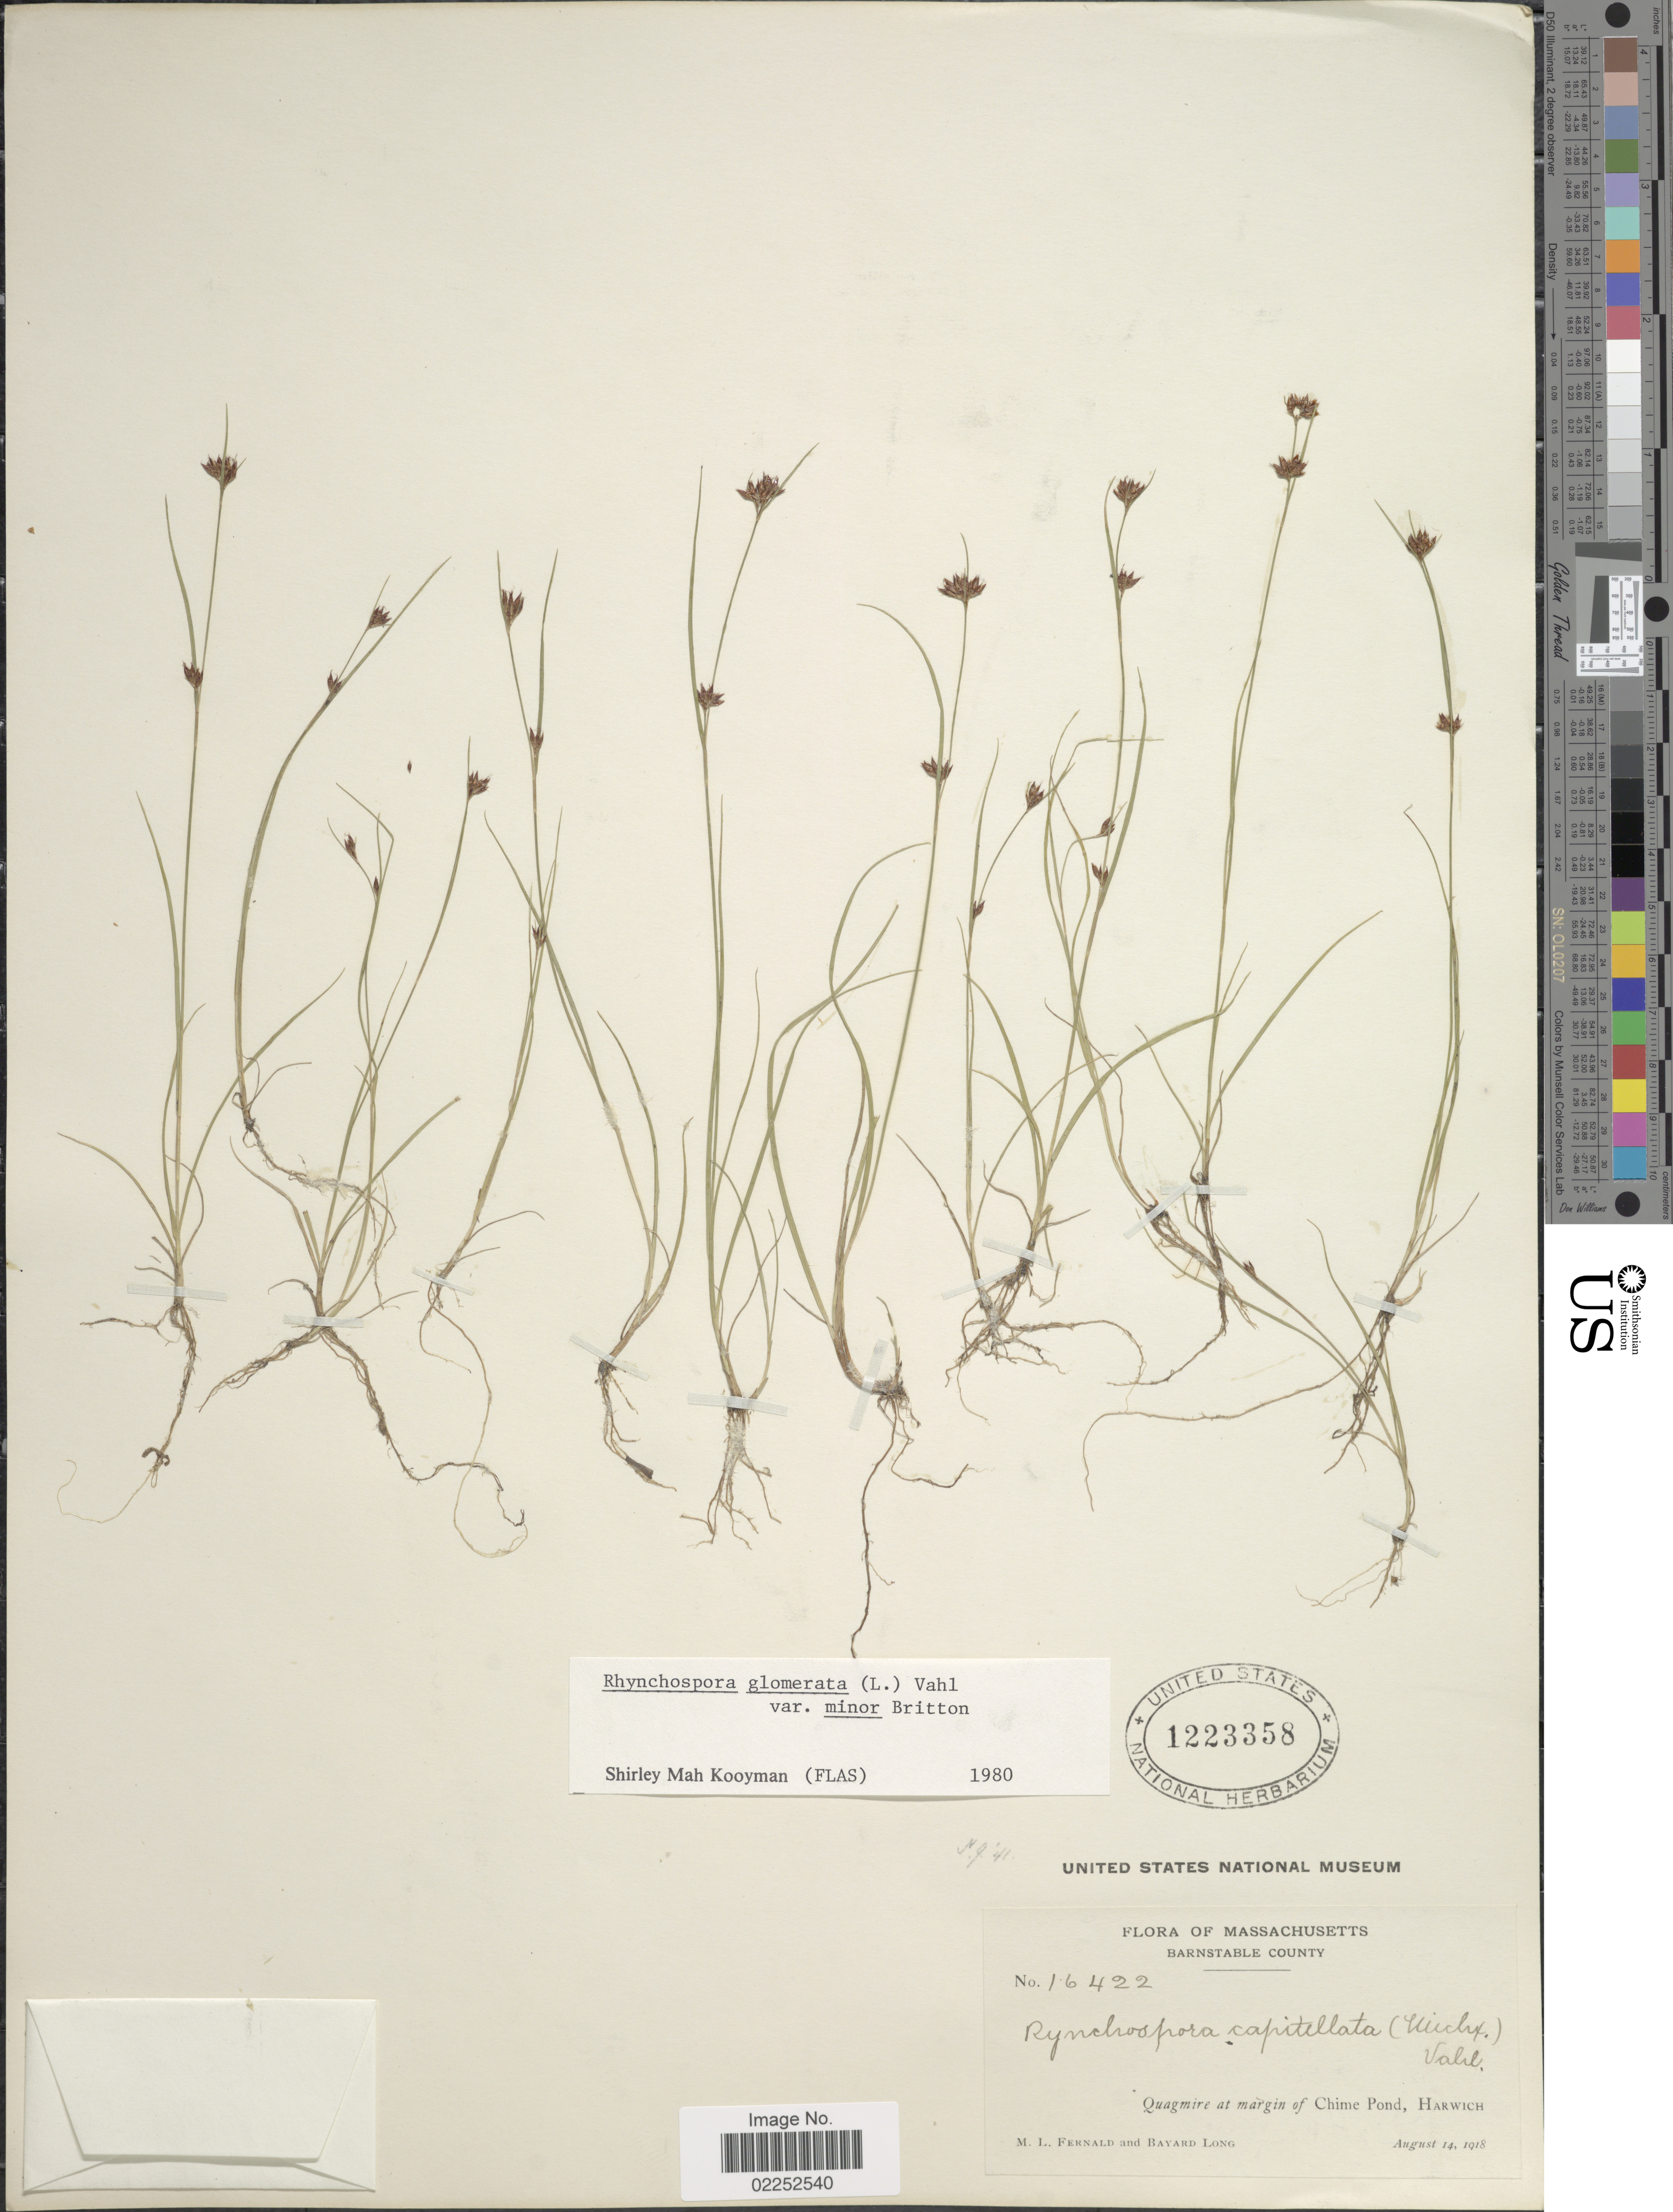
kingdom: Plantae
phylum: Tracheophyta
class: Liliopsida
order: Poales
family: Cyperaceae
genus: Rhynchospora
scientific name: Rhynchospora capitellata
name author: (Michx.) Vahl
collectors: M. L. Fernald & B. Long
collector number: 16422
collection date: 1918-08-14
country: United States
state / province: Massachusetts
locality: Barnstable County, Quagmire at margin of Chime Pond, Harwich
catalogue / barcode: US 1223358